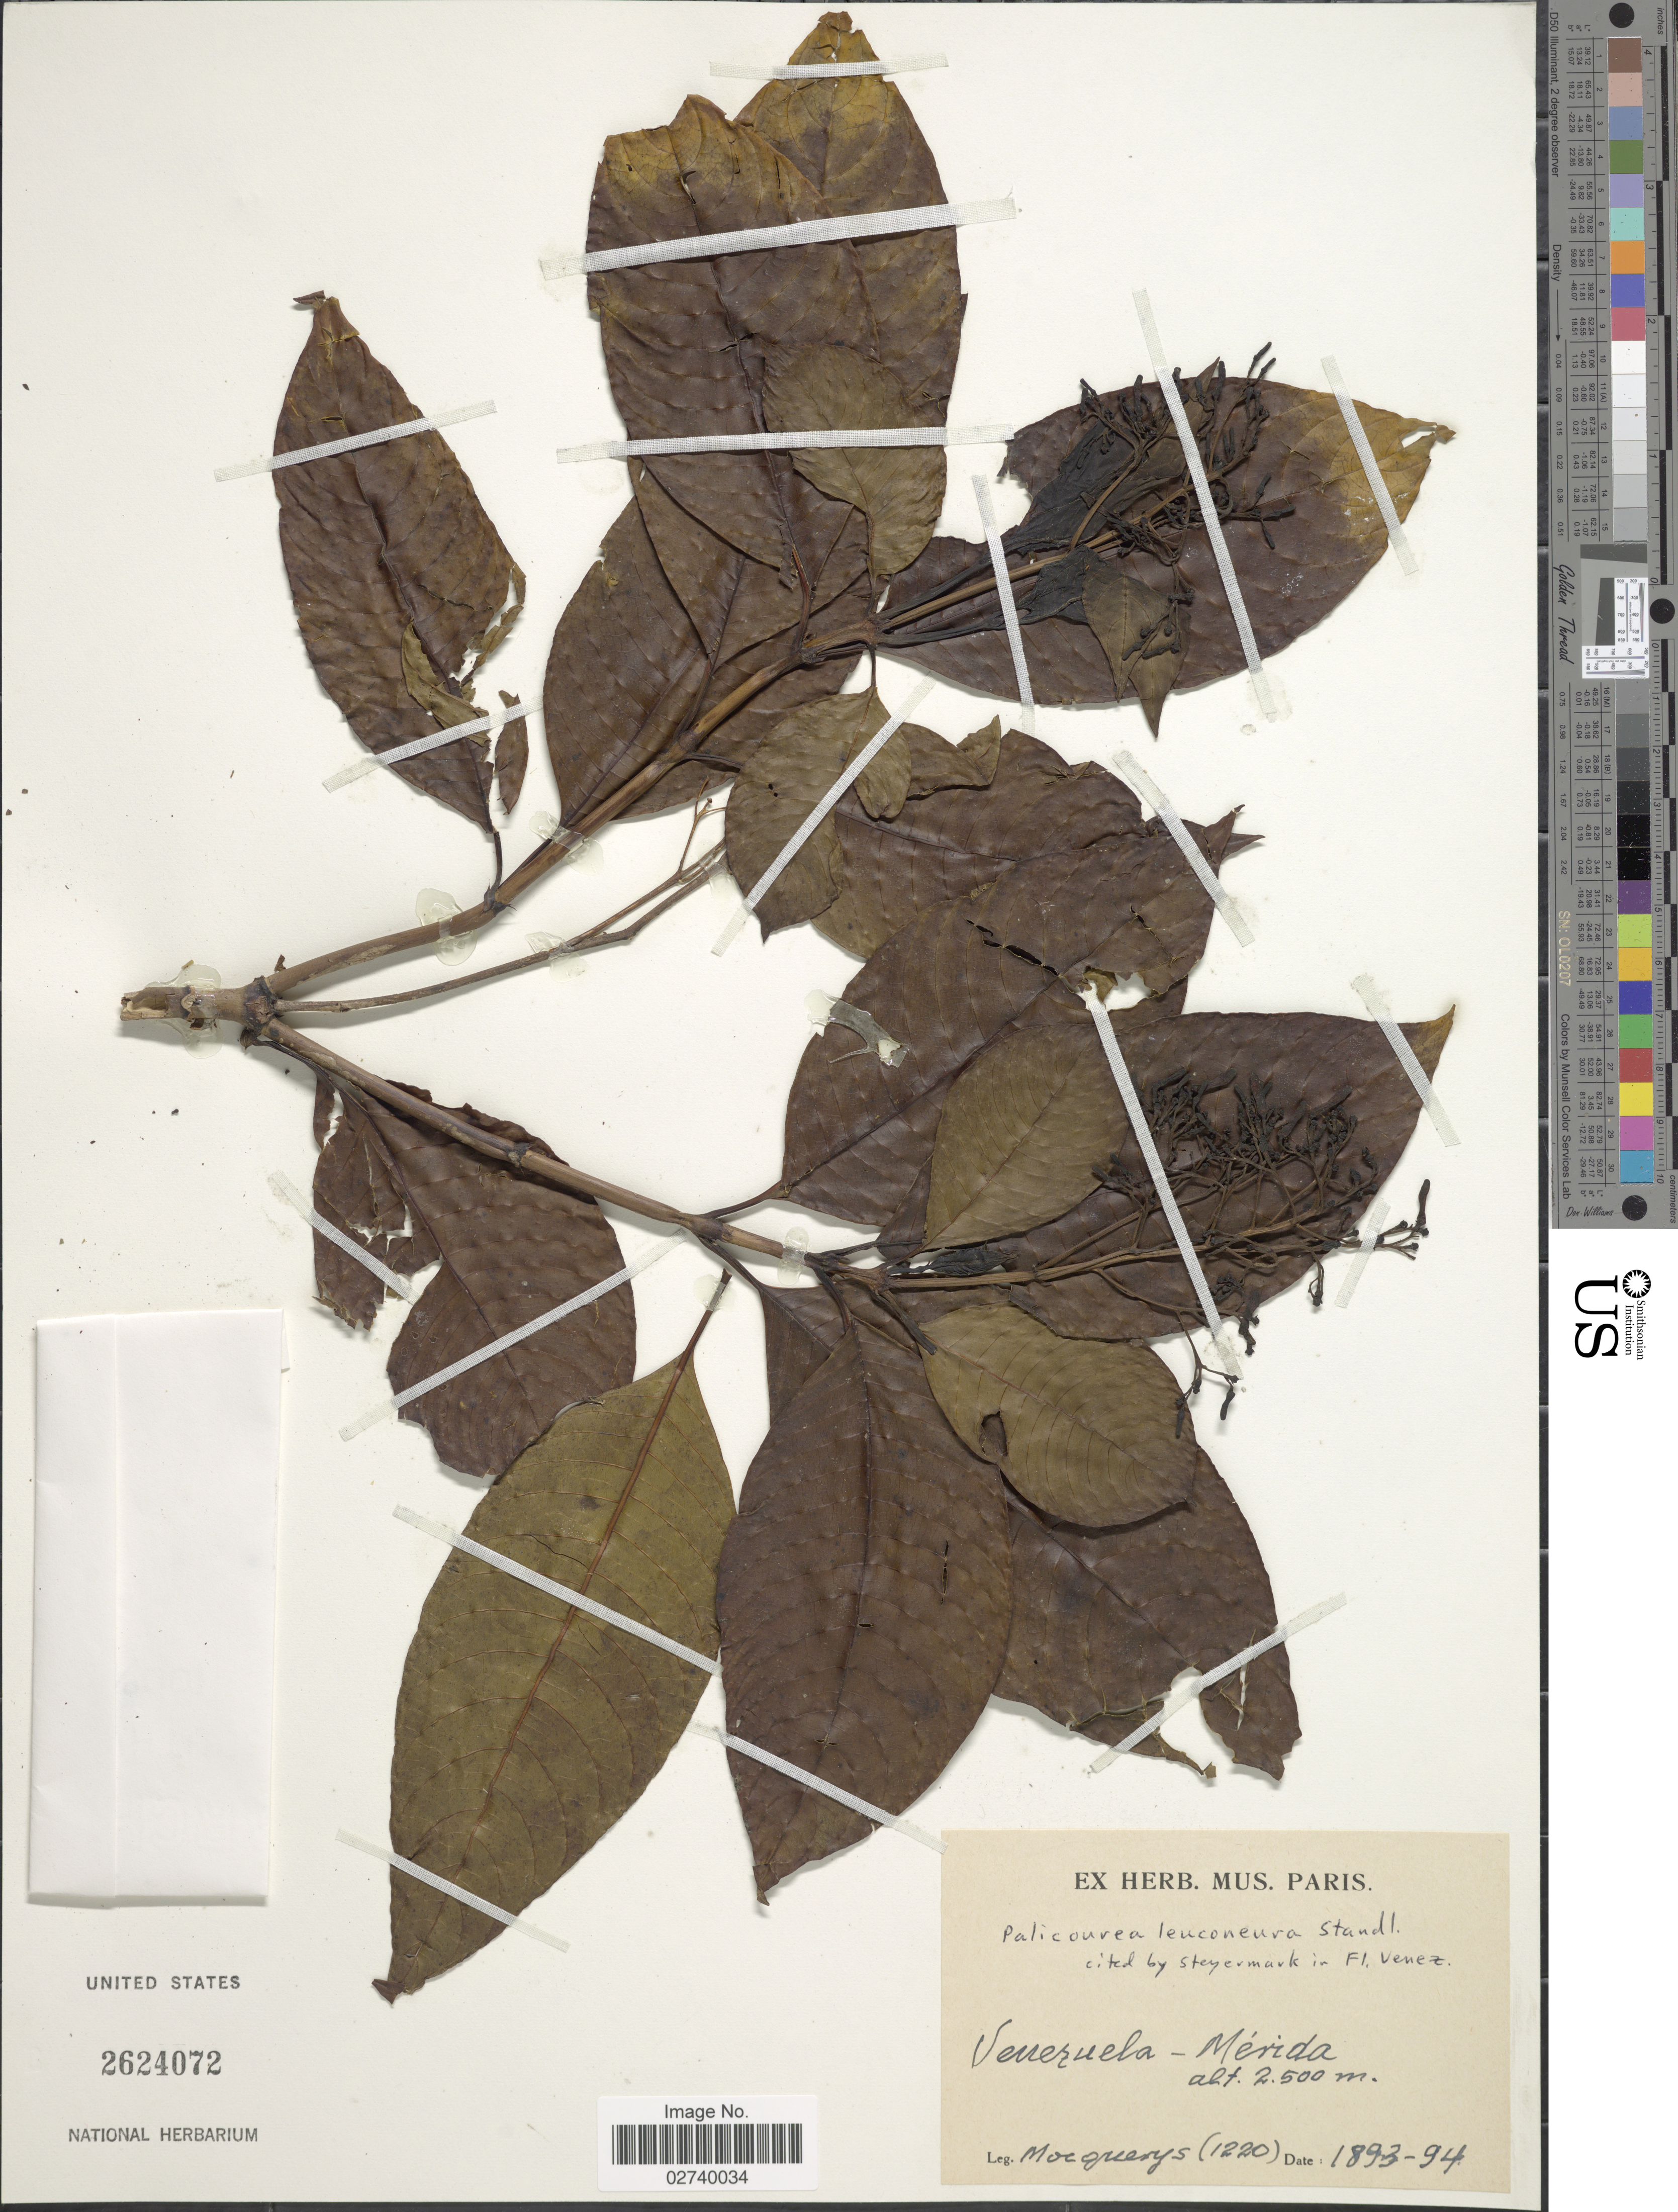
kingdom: Plantae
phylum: Tracheophyta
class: Magnoliopsida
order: Gentianales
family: Rubiaceae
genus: Palicourea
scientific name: Palicourea leuconeura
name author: Standl.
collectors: A. Mocquerys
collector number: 1220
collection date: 1893/1894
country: Venezuela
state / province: Mérida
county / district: Libertador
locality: Mérida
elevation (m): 2500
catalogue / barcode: US 2624072